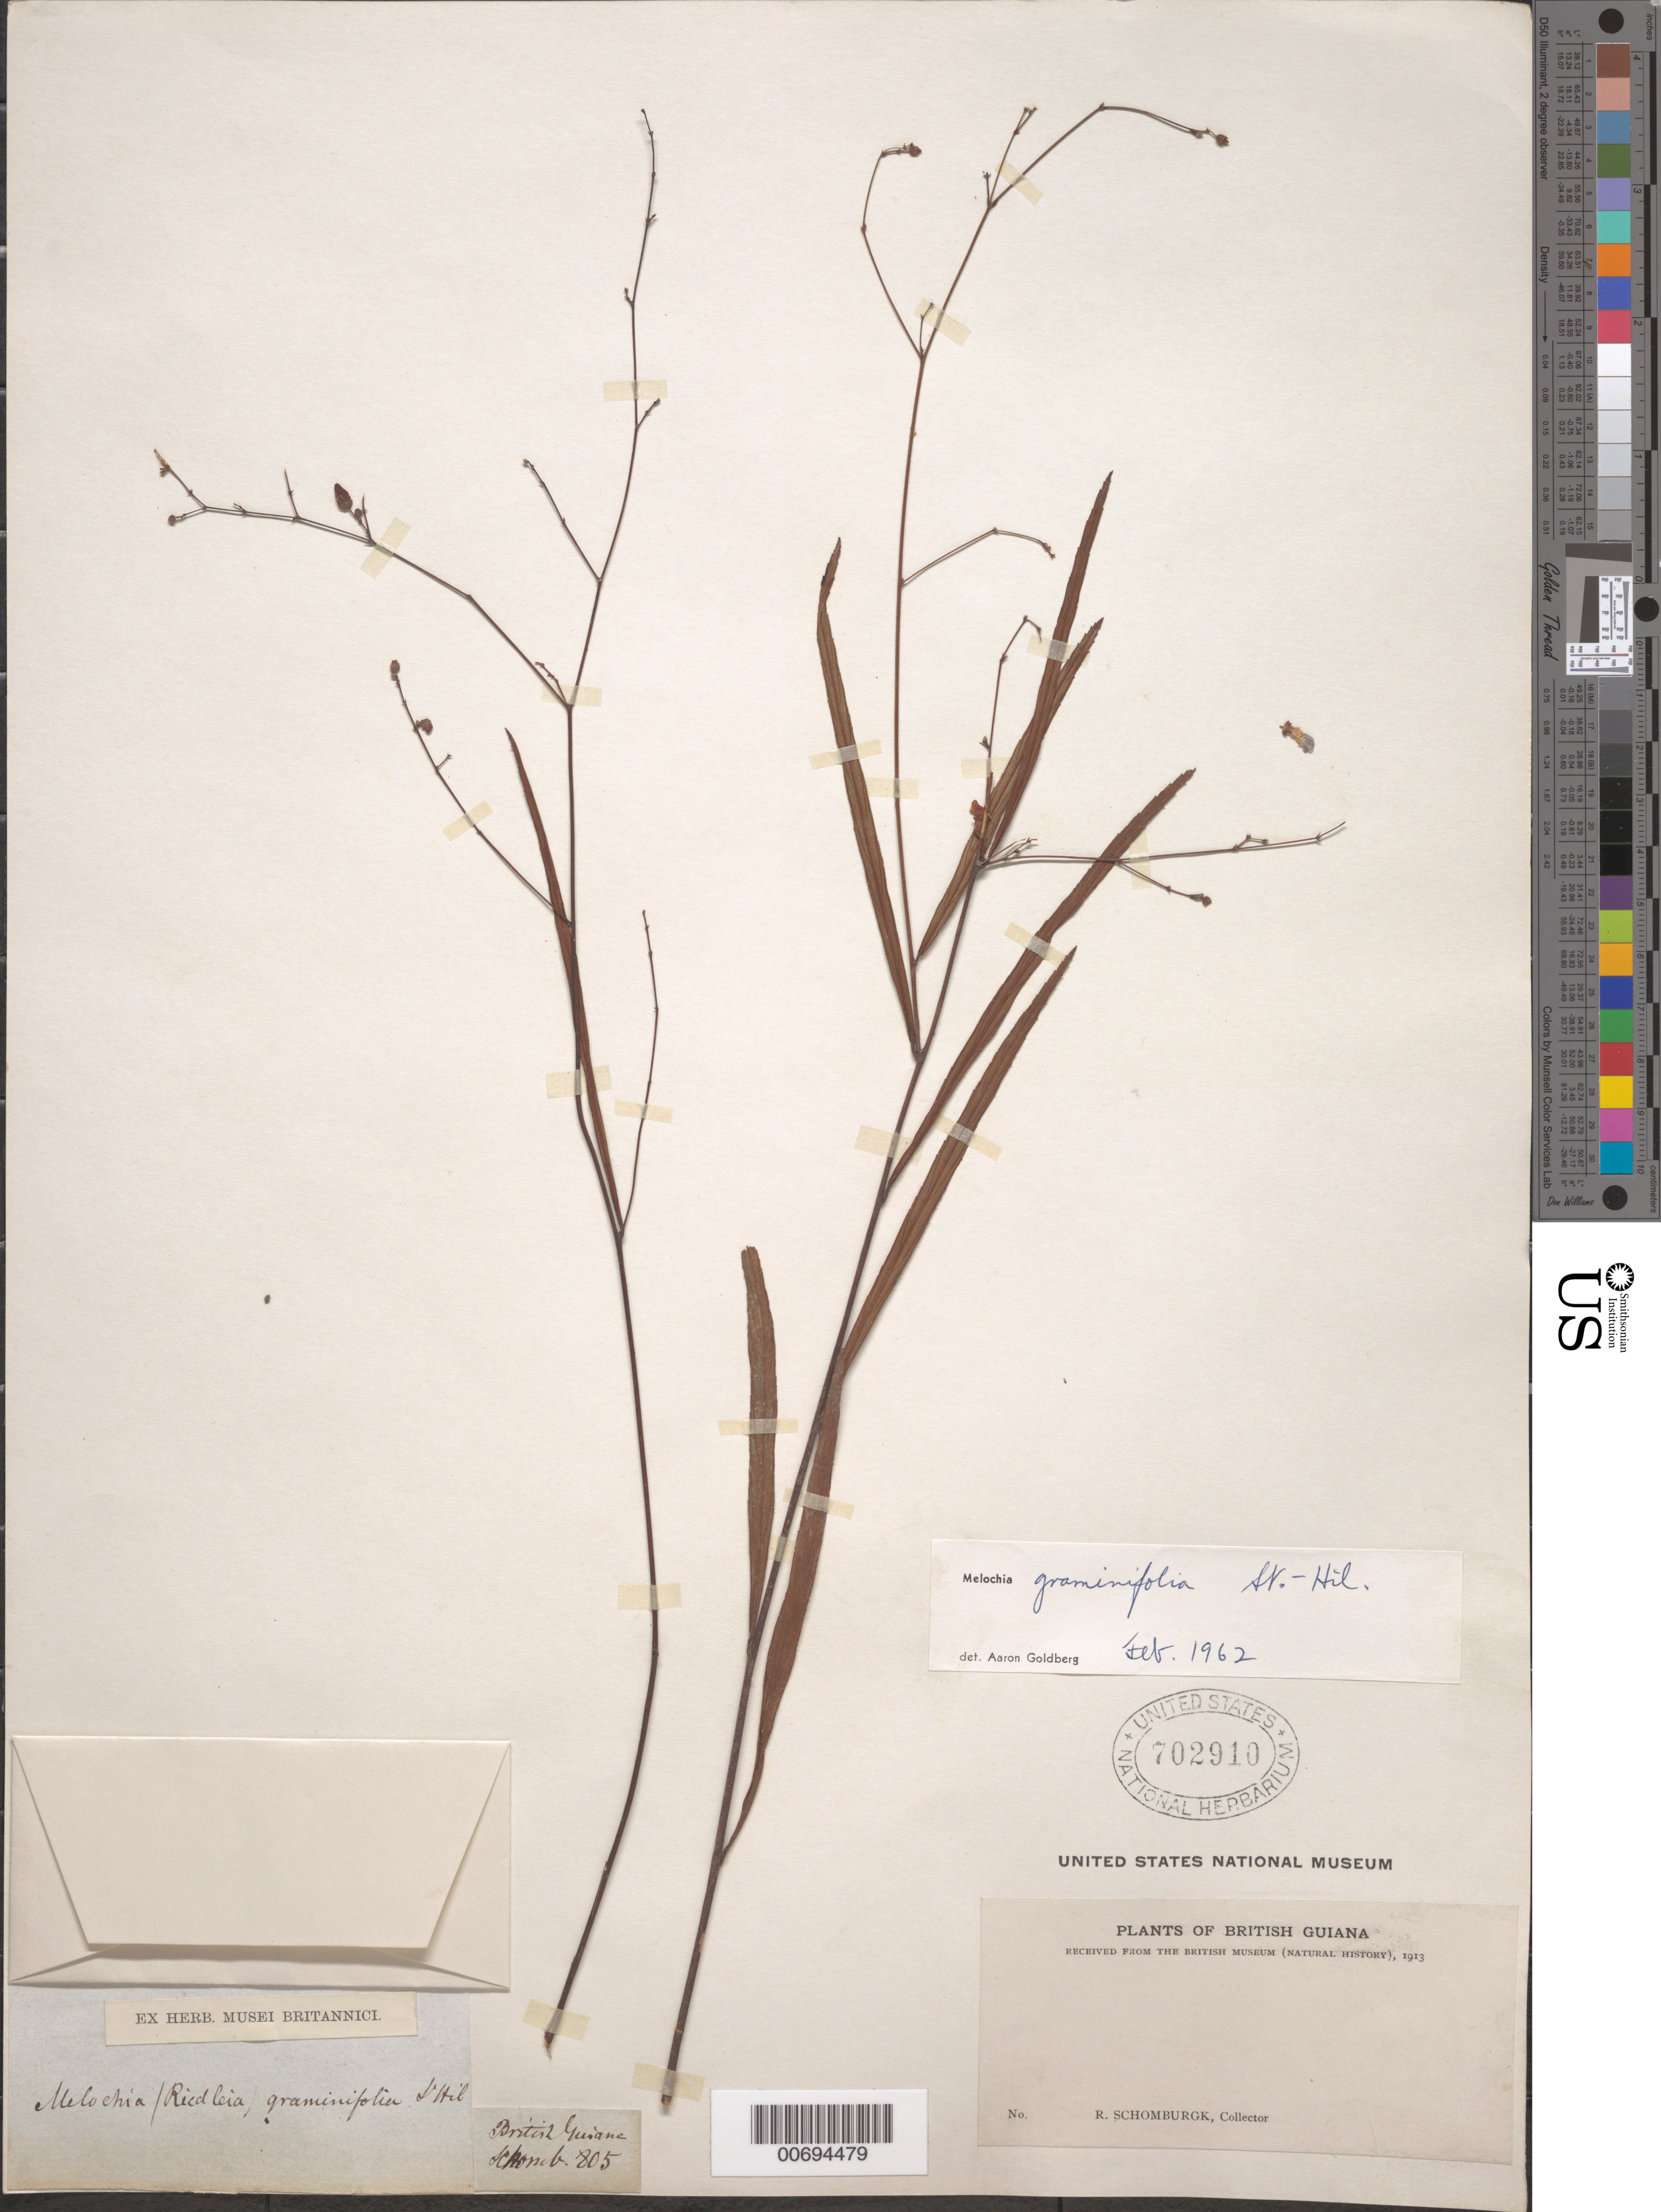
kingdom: Plantae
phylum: Tracheophyta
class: Magnoliopsida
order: Malvales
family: Malvaceae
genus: Melochia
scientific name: Melochia graminifolia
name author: A. St.-Hil.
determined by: Goldberg, Aaron, (US), NMNH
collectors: -- Schomburgk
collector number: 805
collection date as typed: Rec'd 1913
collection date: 1913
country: Guyana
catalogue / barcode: US 702910